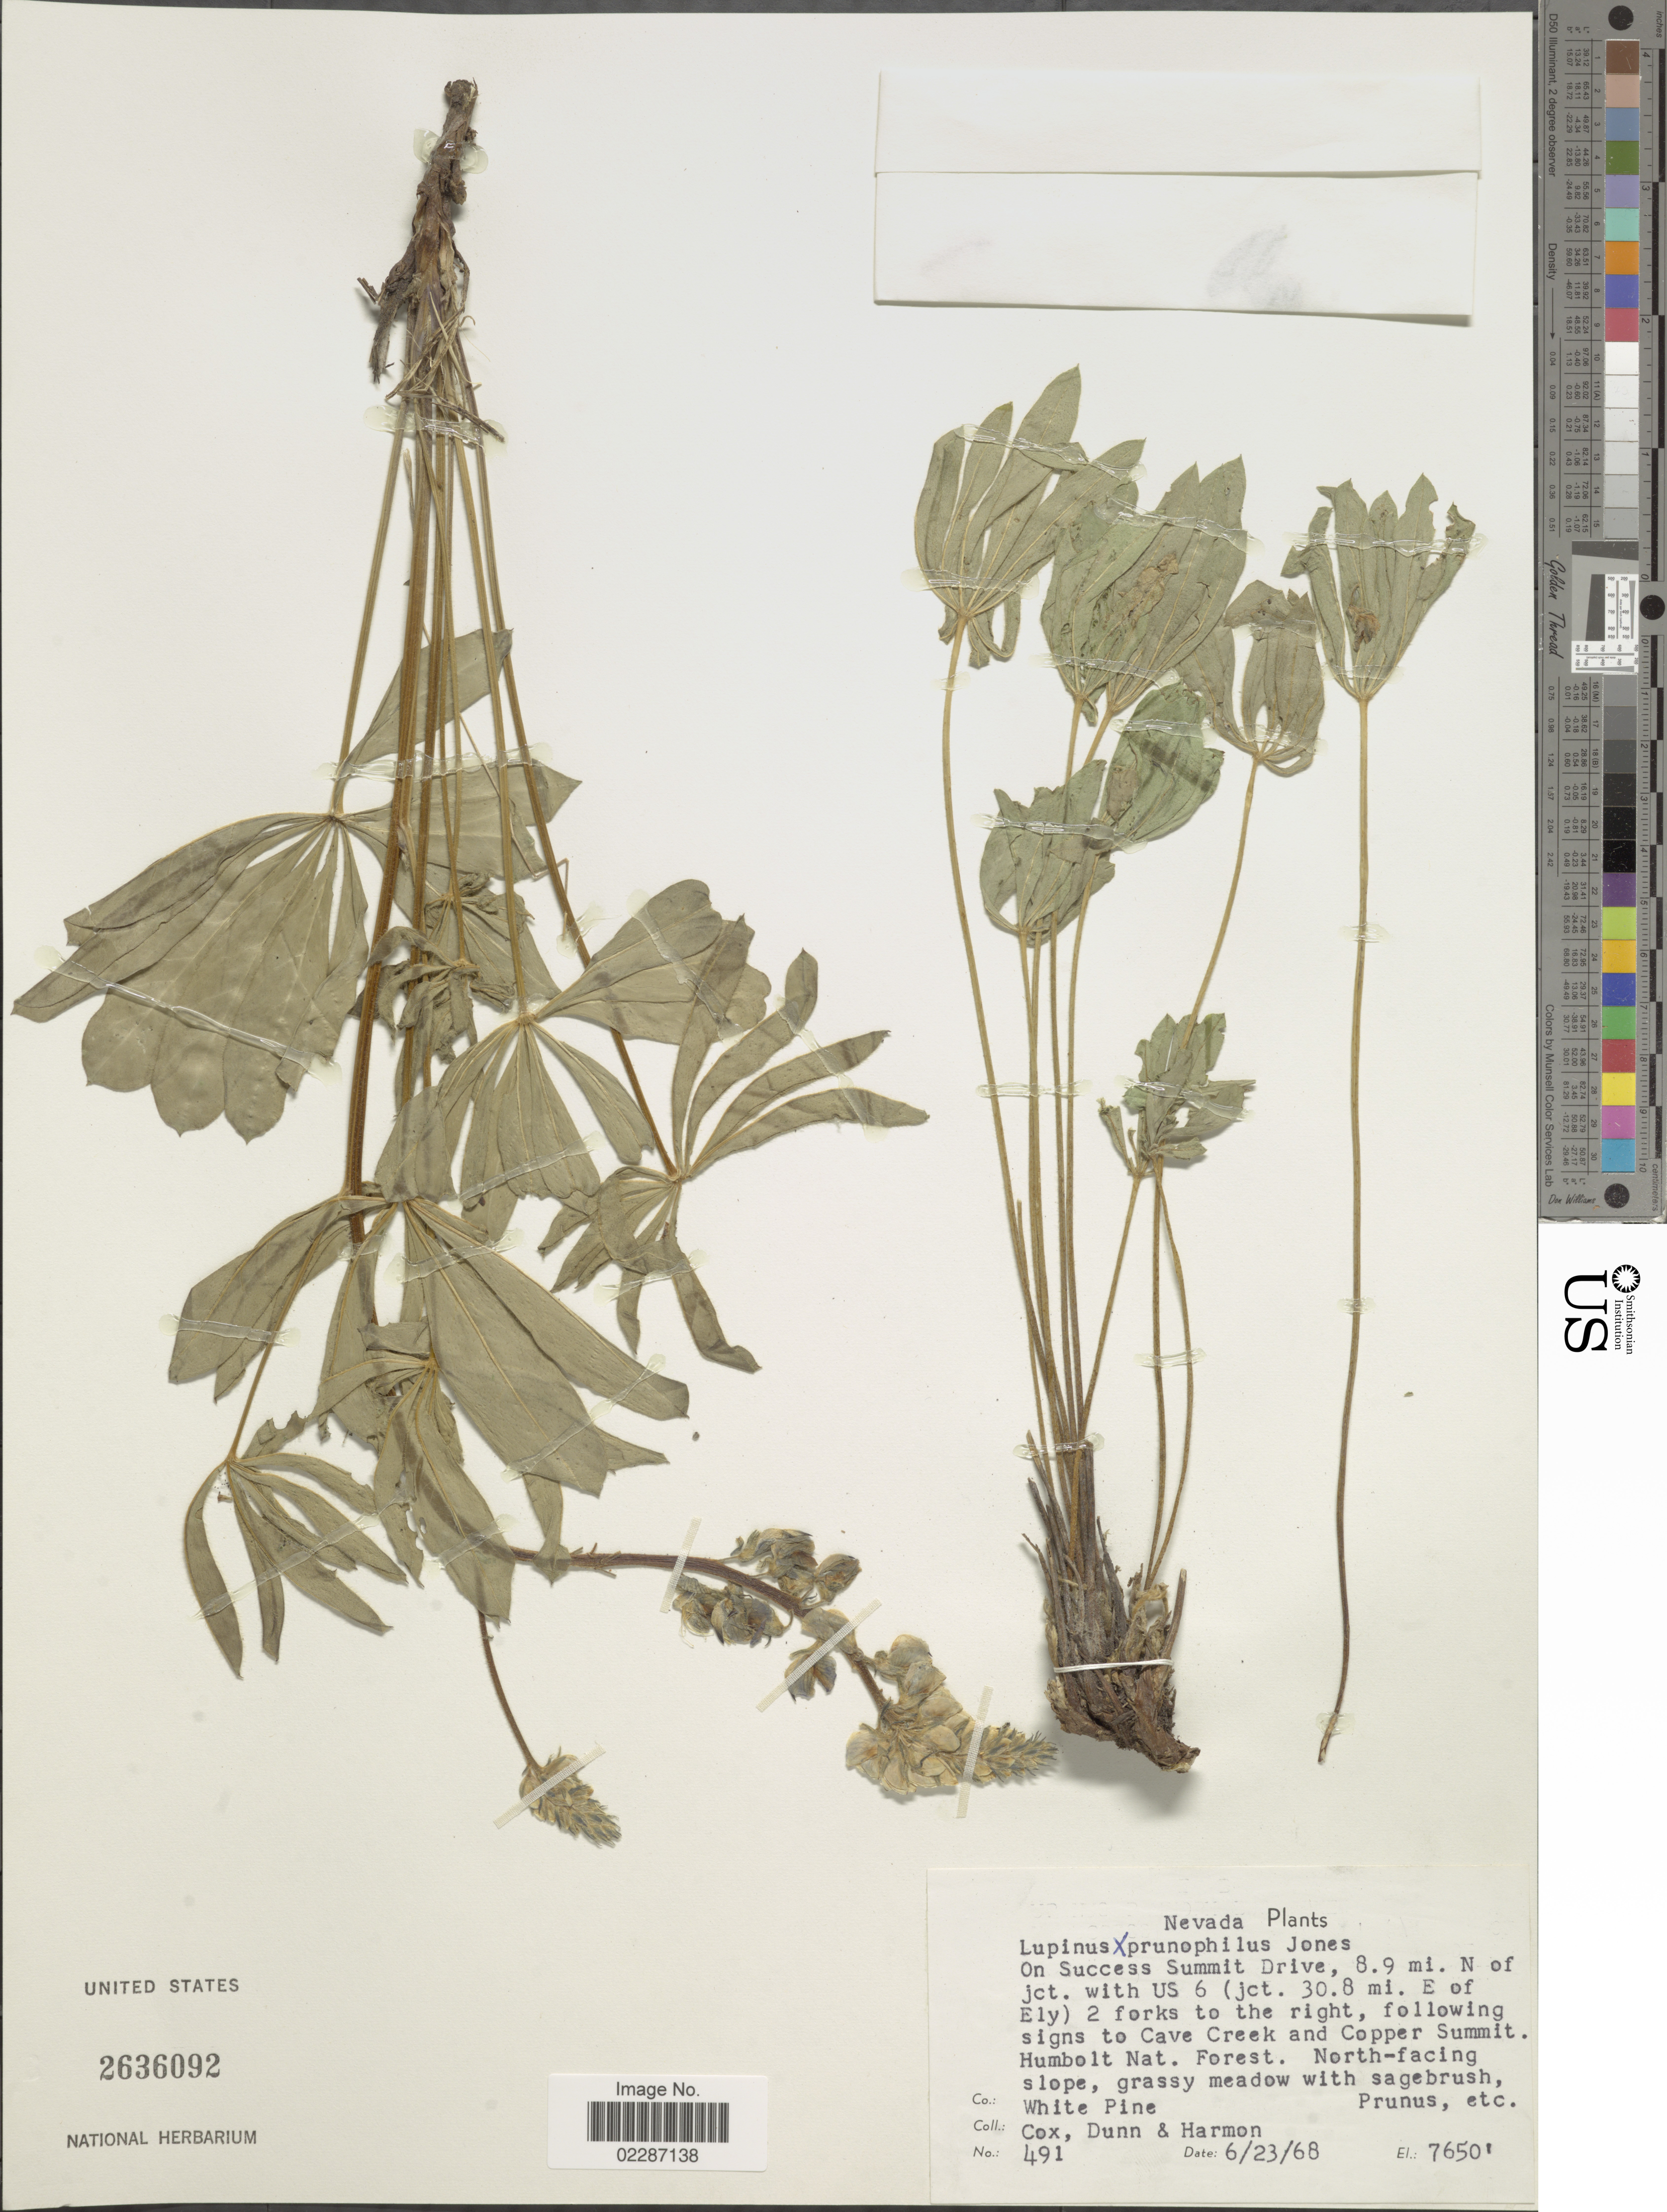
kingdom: Plantae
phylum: Tracheophyta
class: Magnoliopsida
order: Fabales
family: Fabaceae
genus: Lupinus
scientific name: Lupinus prunophilus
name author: M.E. Jones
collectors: -. Cox, Dunn, -- & -. Harmon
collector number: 491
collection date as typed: Transcribed d/m/y: 23/6/68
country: United States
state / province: Nevada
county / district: White Pine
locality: On Success Summit Drive, 8.9 mi. N. of jct. with US 6 (jct. 30.8 mi. E. of Ely). 2 forks to the right, following signs to Cave Creek and Copper Summit. Humbolt Nat. Forest, White Pine Co.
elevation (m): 2332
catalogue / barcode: US 2636092